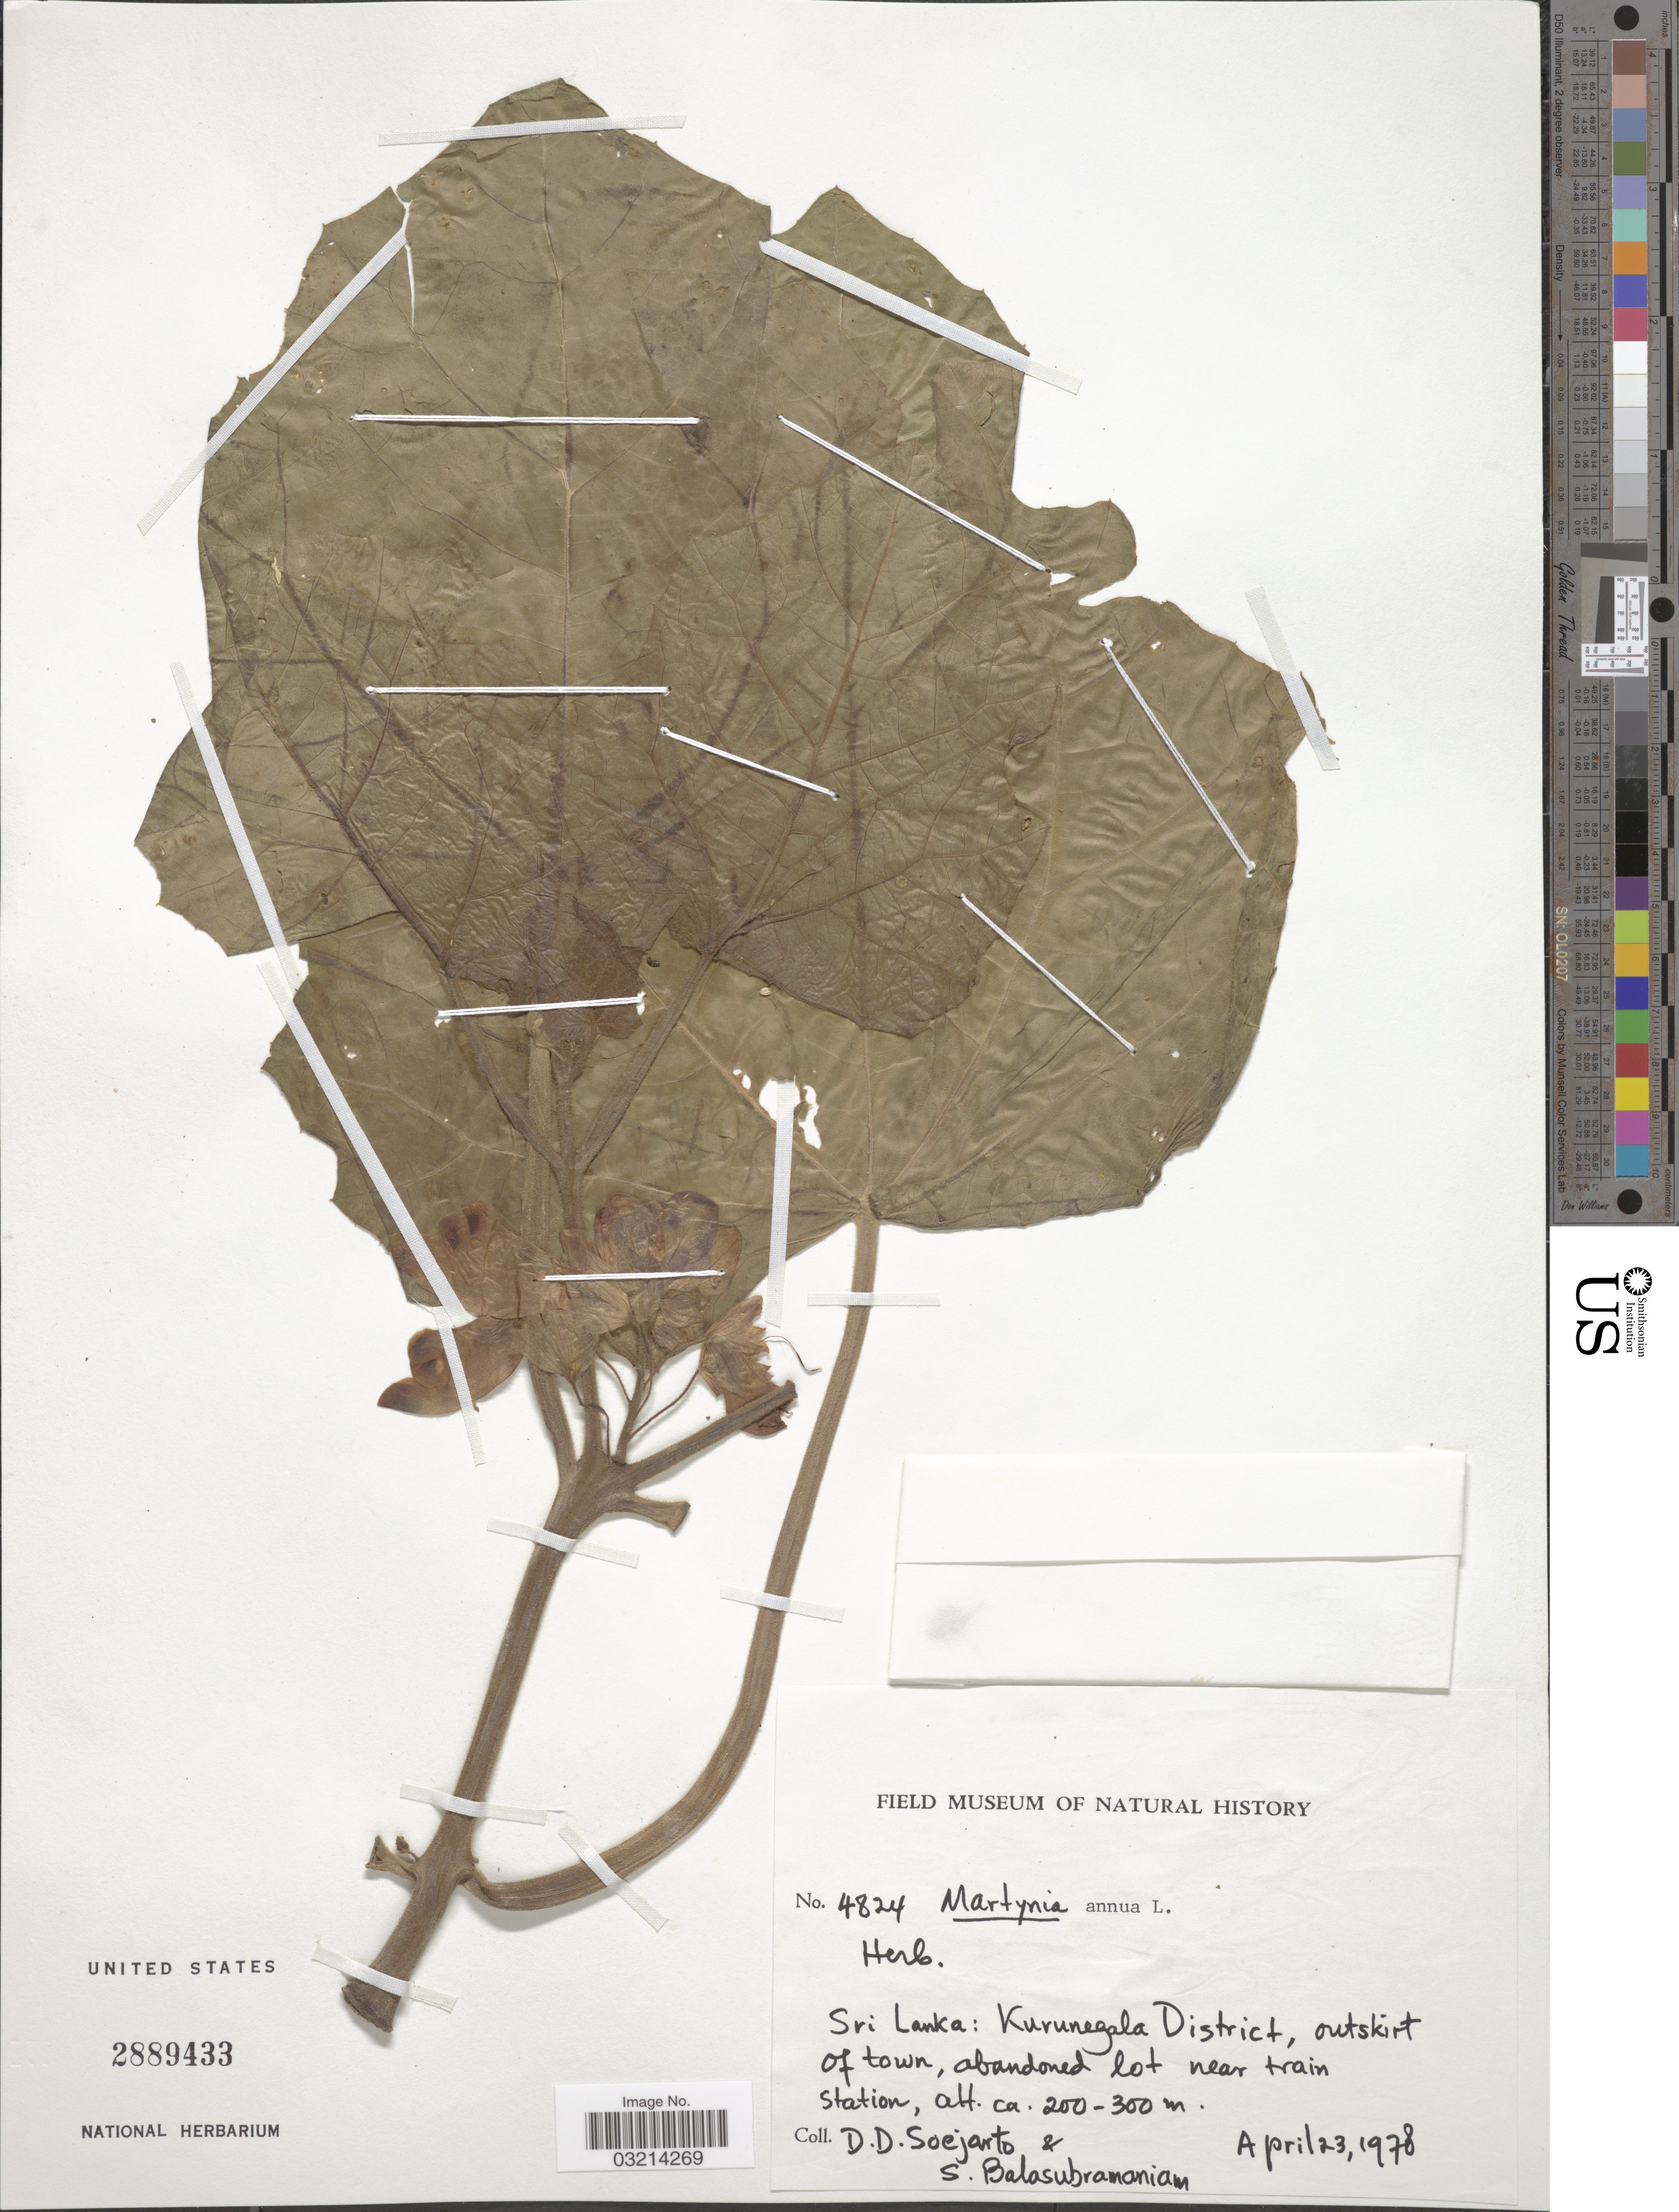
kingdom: Plantae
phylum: Tracheophyta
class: Magnoliopsida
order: Lamiales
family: Martyniaceae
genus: Martynia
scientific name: Martynia annua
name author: L.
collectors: S. Balasubramaniam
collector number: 4824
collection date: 1978-04-23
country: Sri Lanka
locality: Kurunegala District, outskirt of town, abandoned lot near train Station.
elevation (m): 200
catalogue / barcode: US 2889433